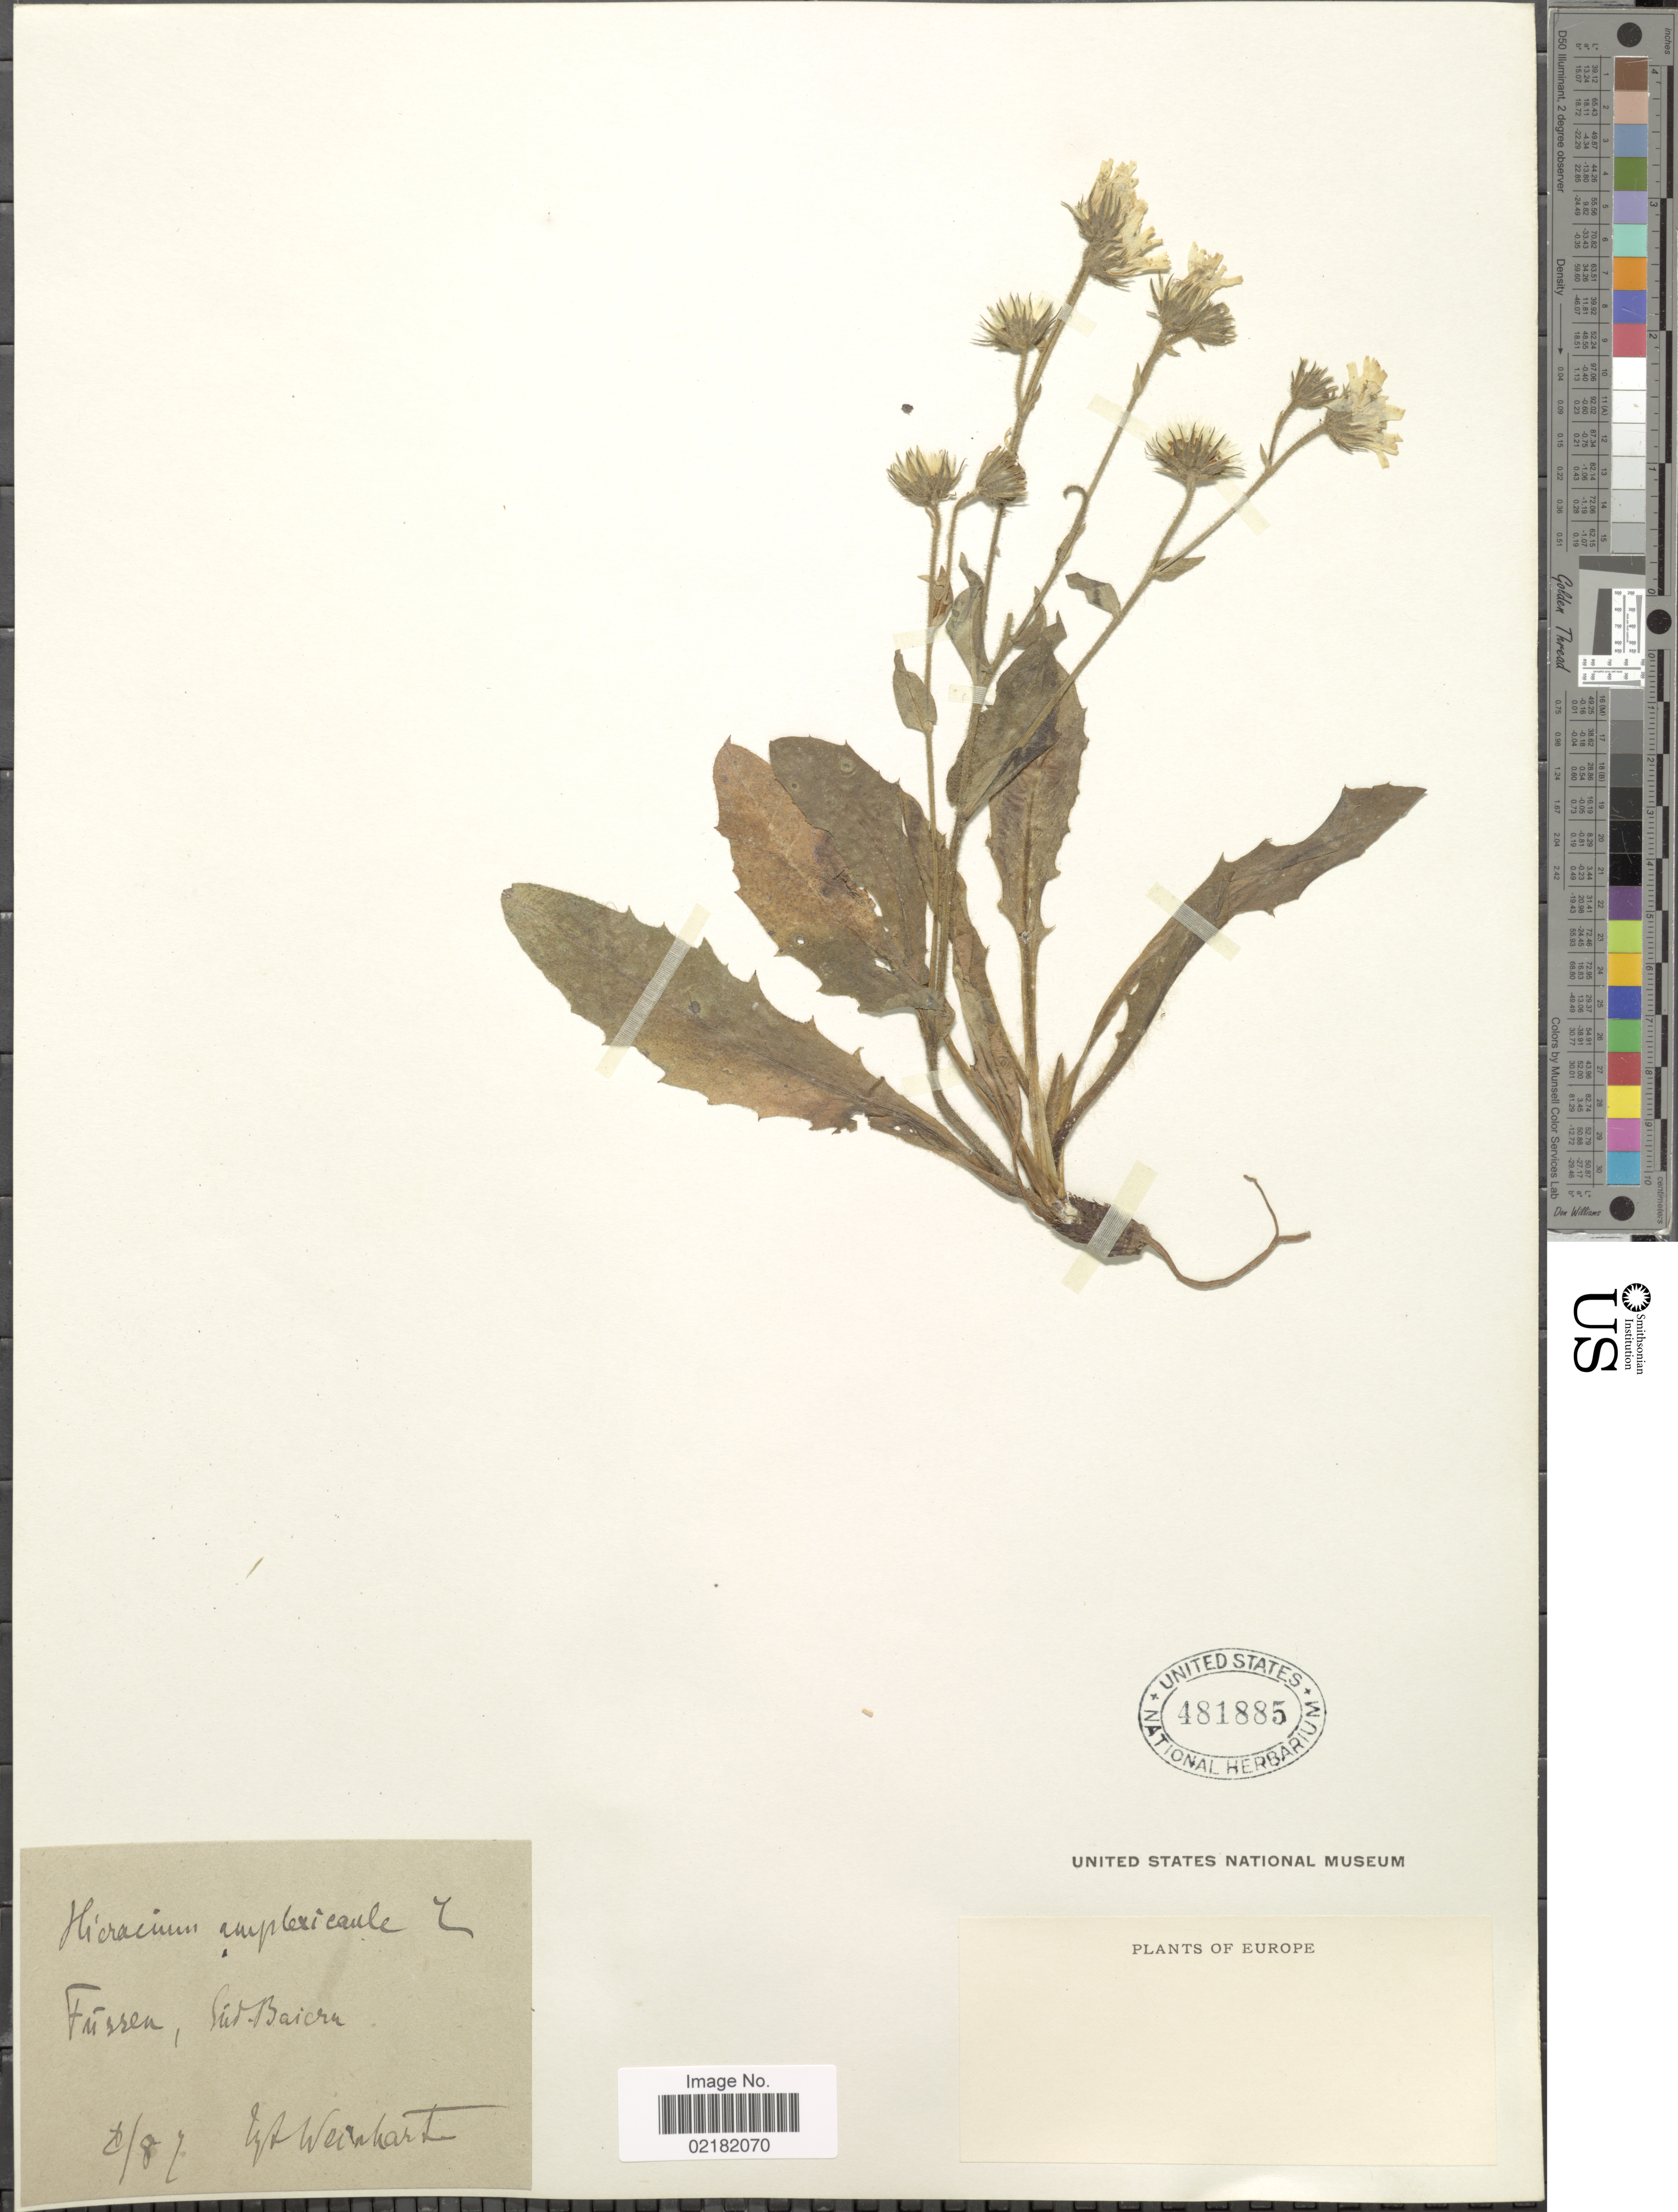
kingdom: Plantae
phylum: Tracheophyta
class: Magnoliopsida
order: Asterales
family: Asteraceae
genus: Hieracium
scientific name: Hieracium amplexicaule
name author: L.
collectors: M. Weinhart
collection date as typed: Transcribed d/m/y: /2/87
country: Germany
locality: Europe. Fussen, Sud-Baicru. [interpreted]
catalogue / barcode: US 481885